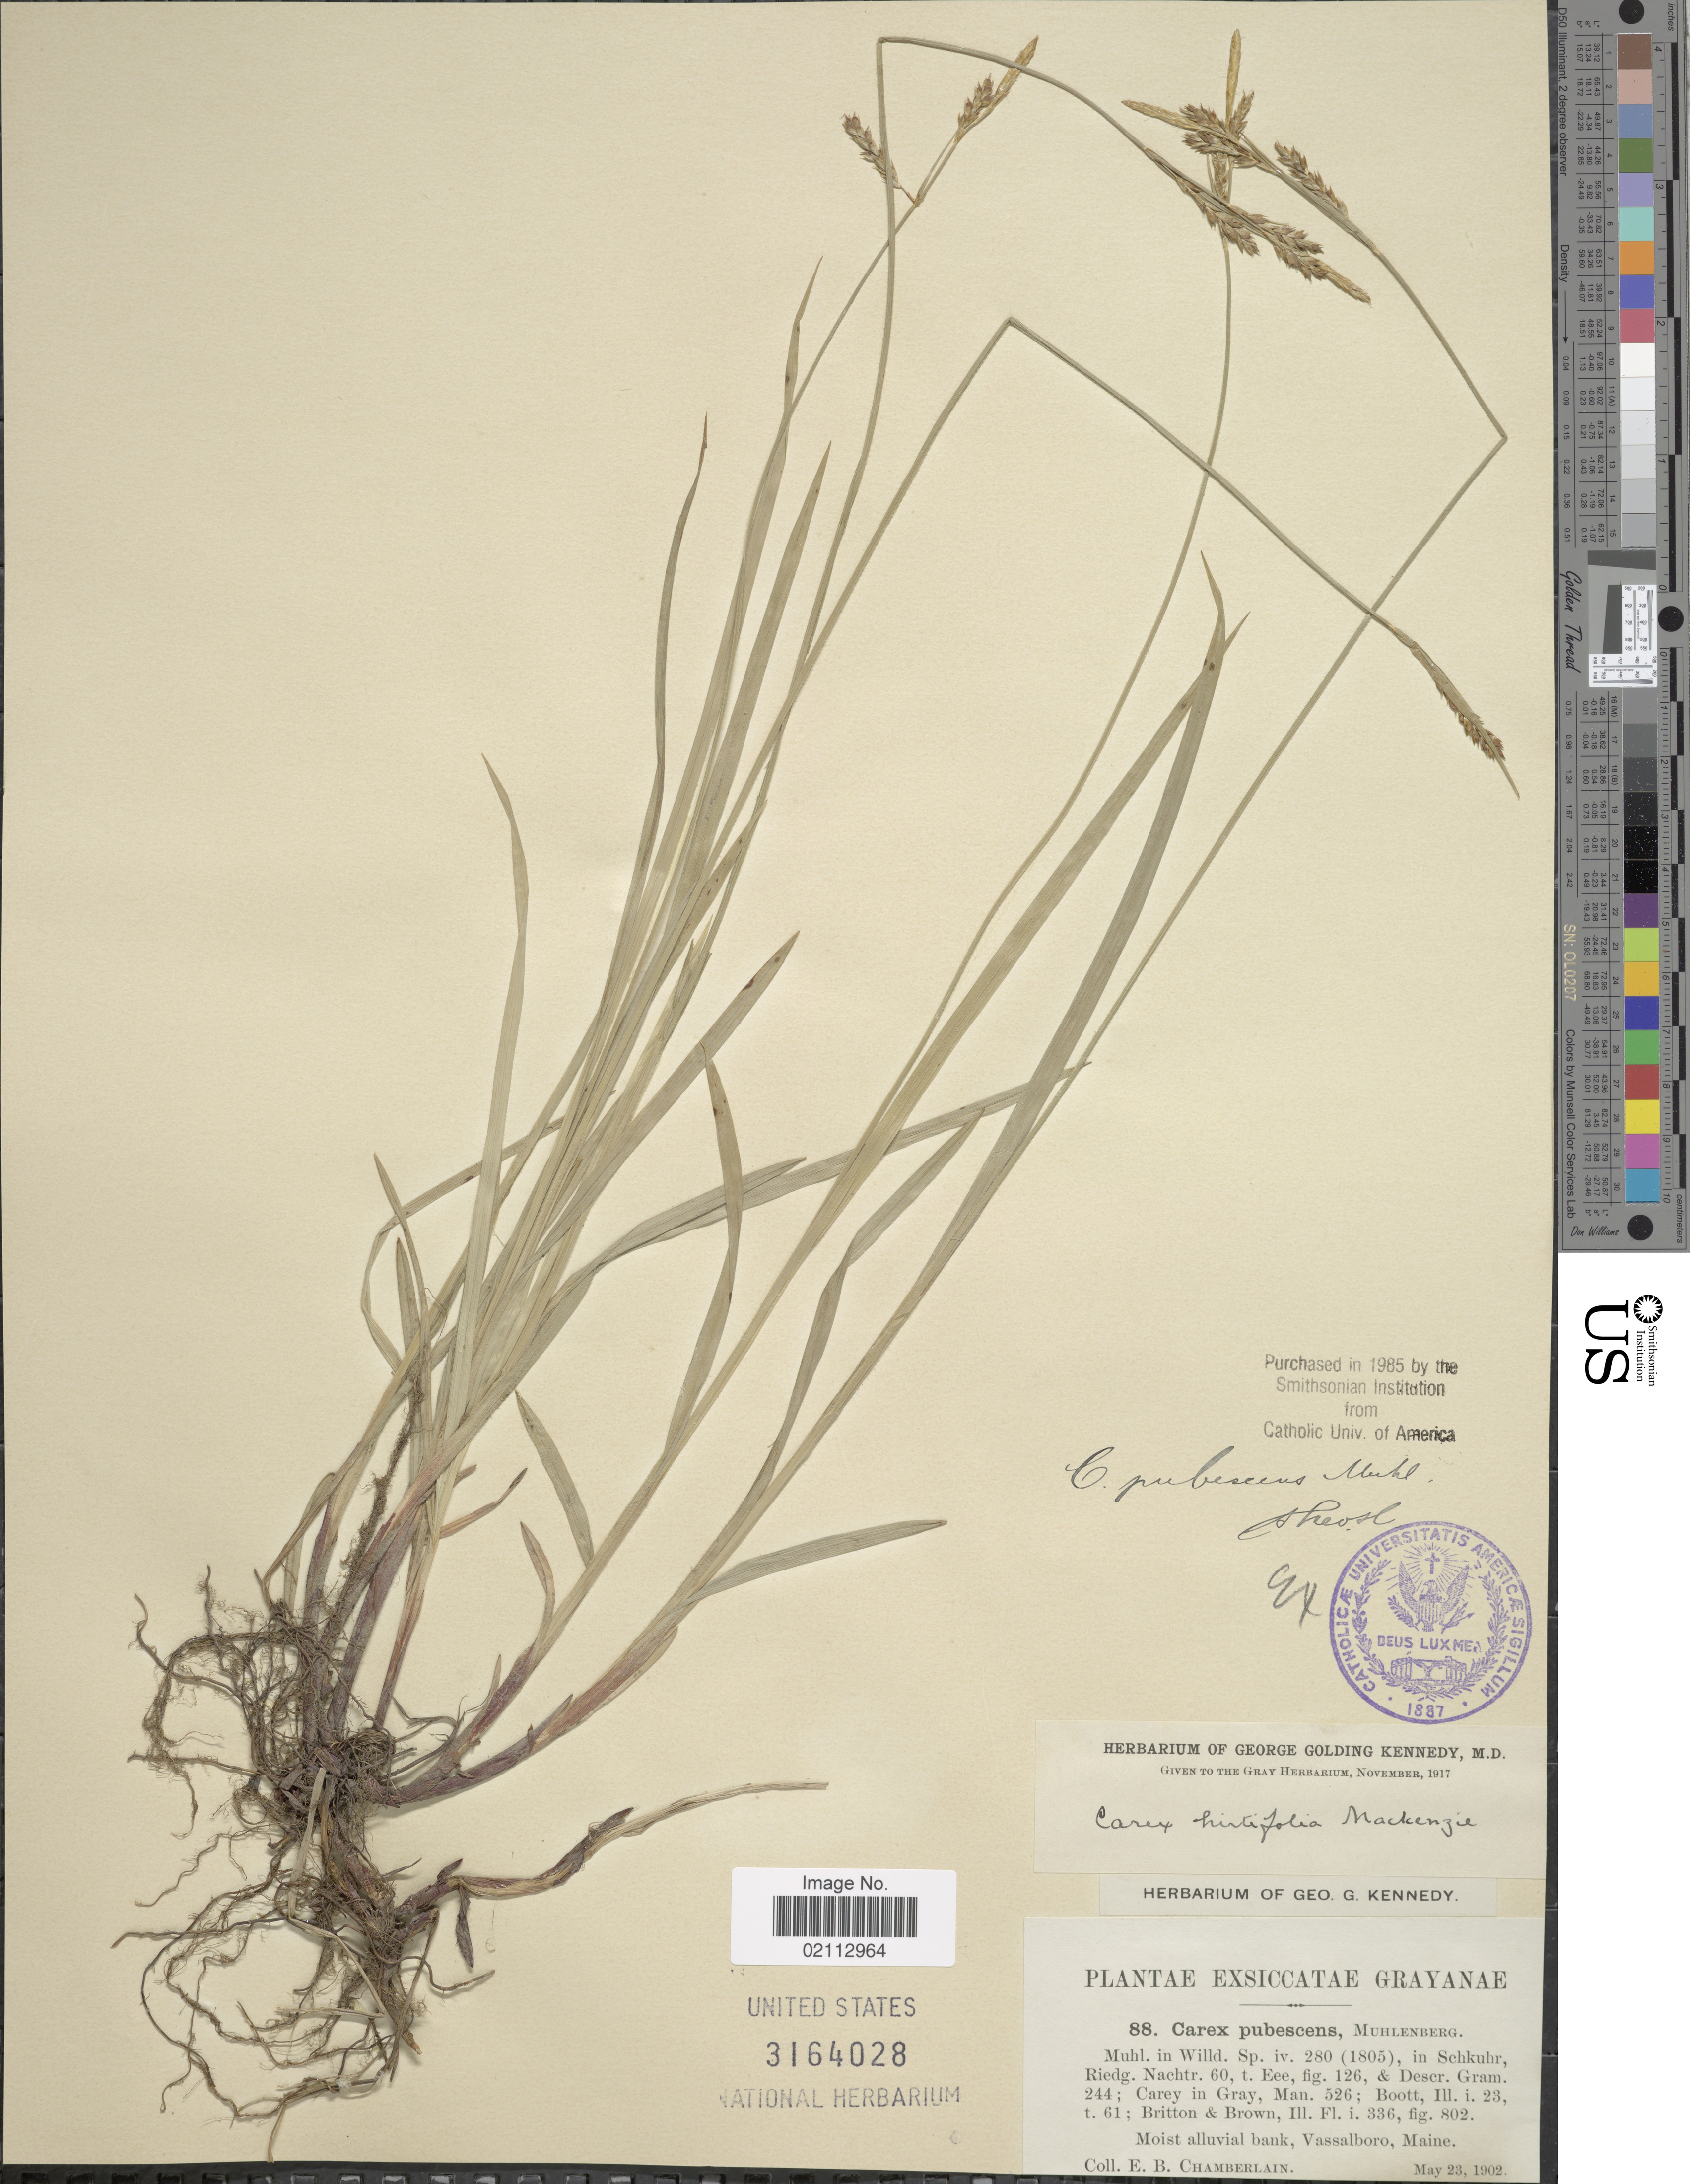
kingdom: Plantae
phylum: Tracheophyta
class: Liliopsida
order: Poales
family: Cyperaceae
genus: Carex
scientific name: Carex hirtifolia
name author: Mack.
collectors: E. Chamberlain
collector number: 88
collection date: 1902-05-23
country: United States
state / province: Maine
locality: Grayanae. Moist alluvial bank, Vassalboro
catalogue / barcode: US 3164028